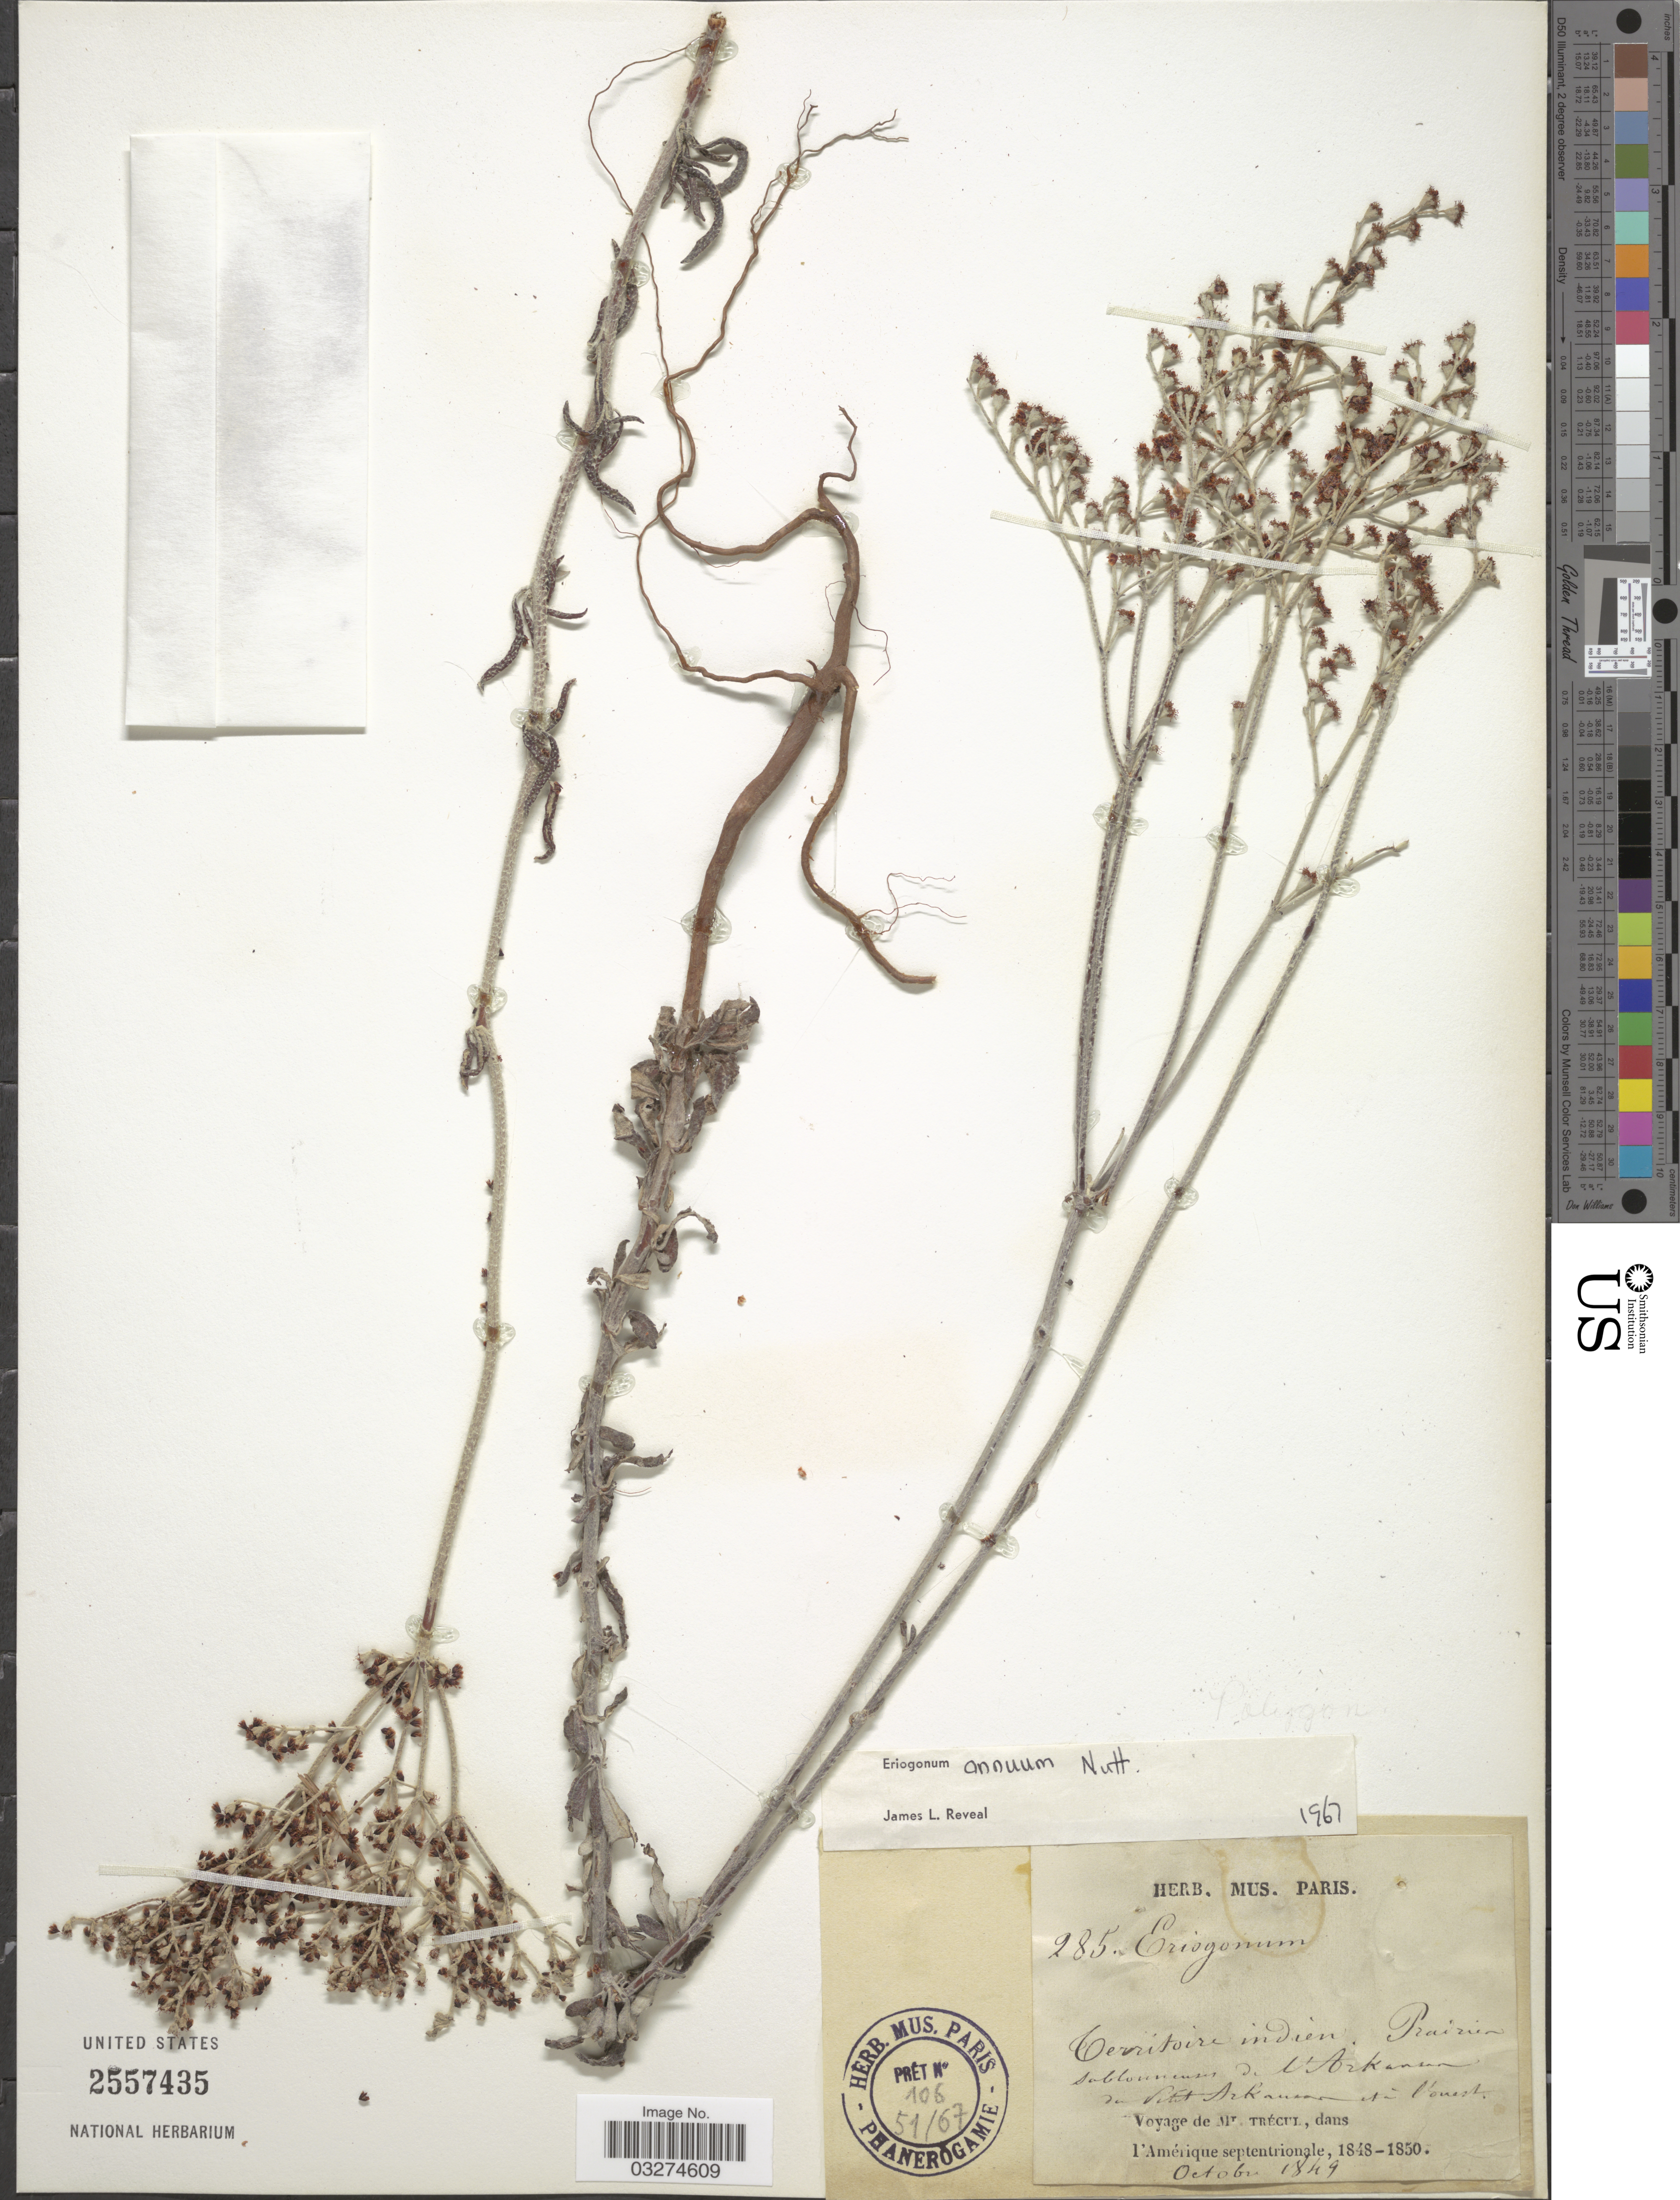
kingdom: Plantae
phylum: Tracheophyta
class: Magnoliopsida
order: Caryophyllales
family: Polygonaceae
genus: Eriogonum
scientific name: Eriogonum annuum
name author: Nutt.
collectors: A. Trécul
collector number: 285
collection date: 1849-10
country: United States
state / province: Arkansas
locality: Territoire indien. Prairie sablonneuses de l'Arkansas.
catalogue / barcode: US 2557435